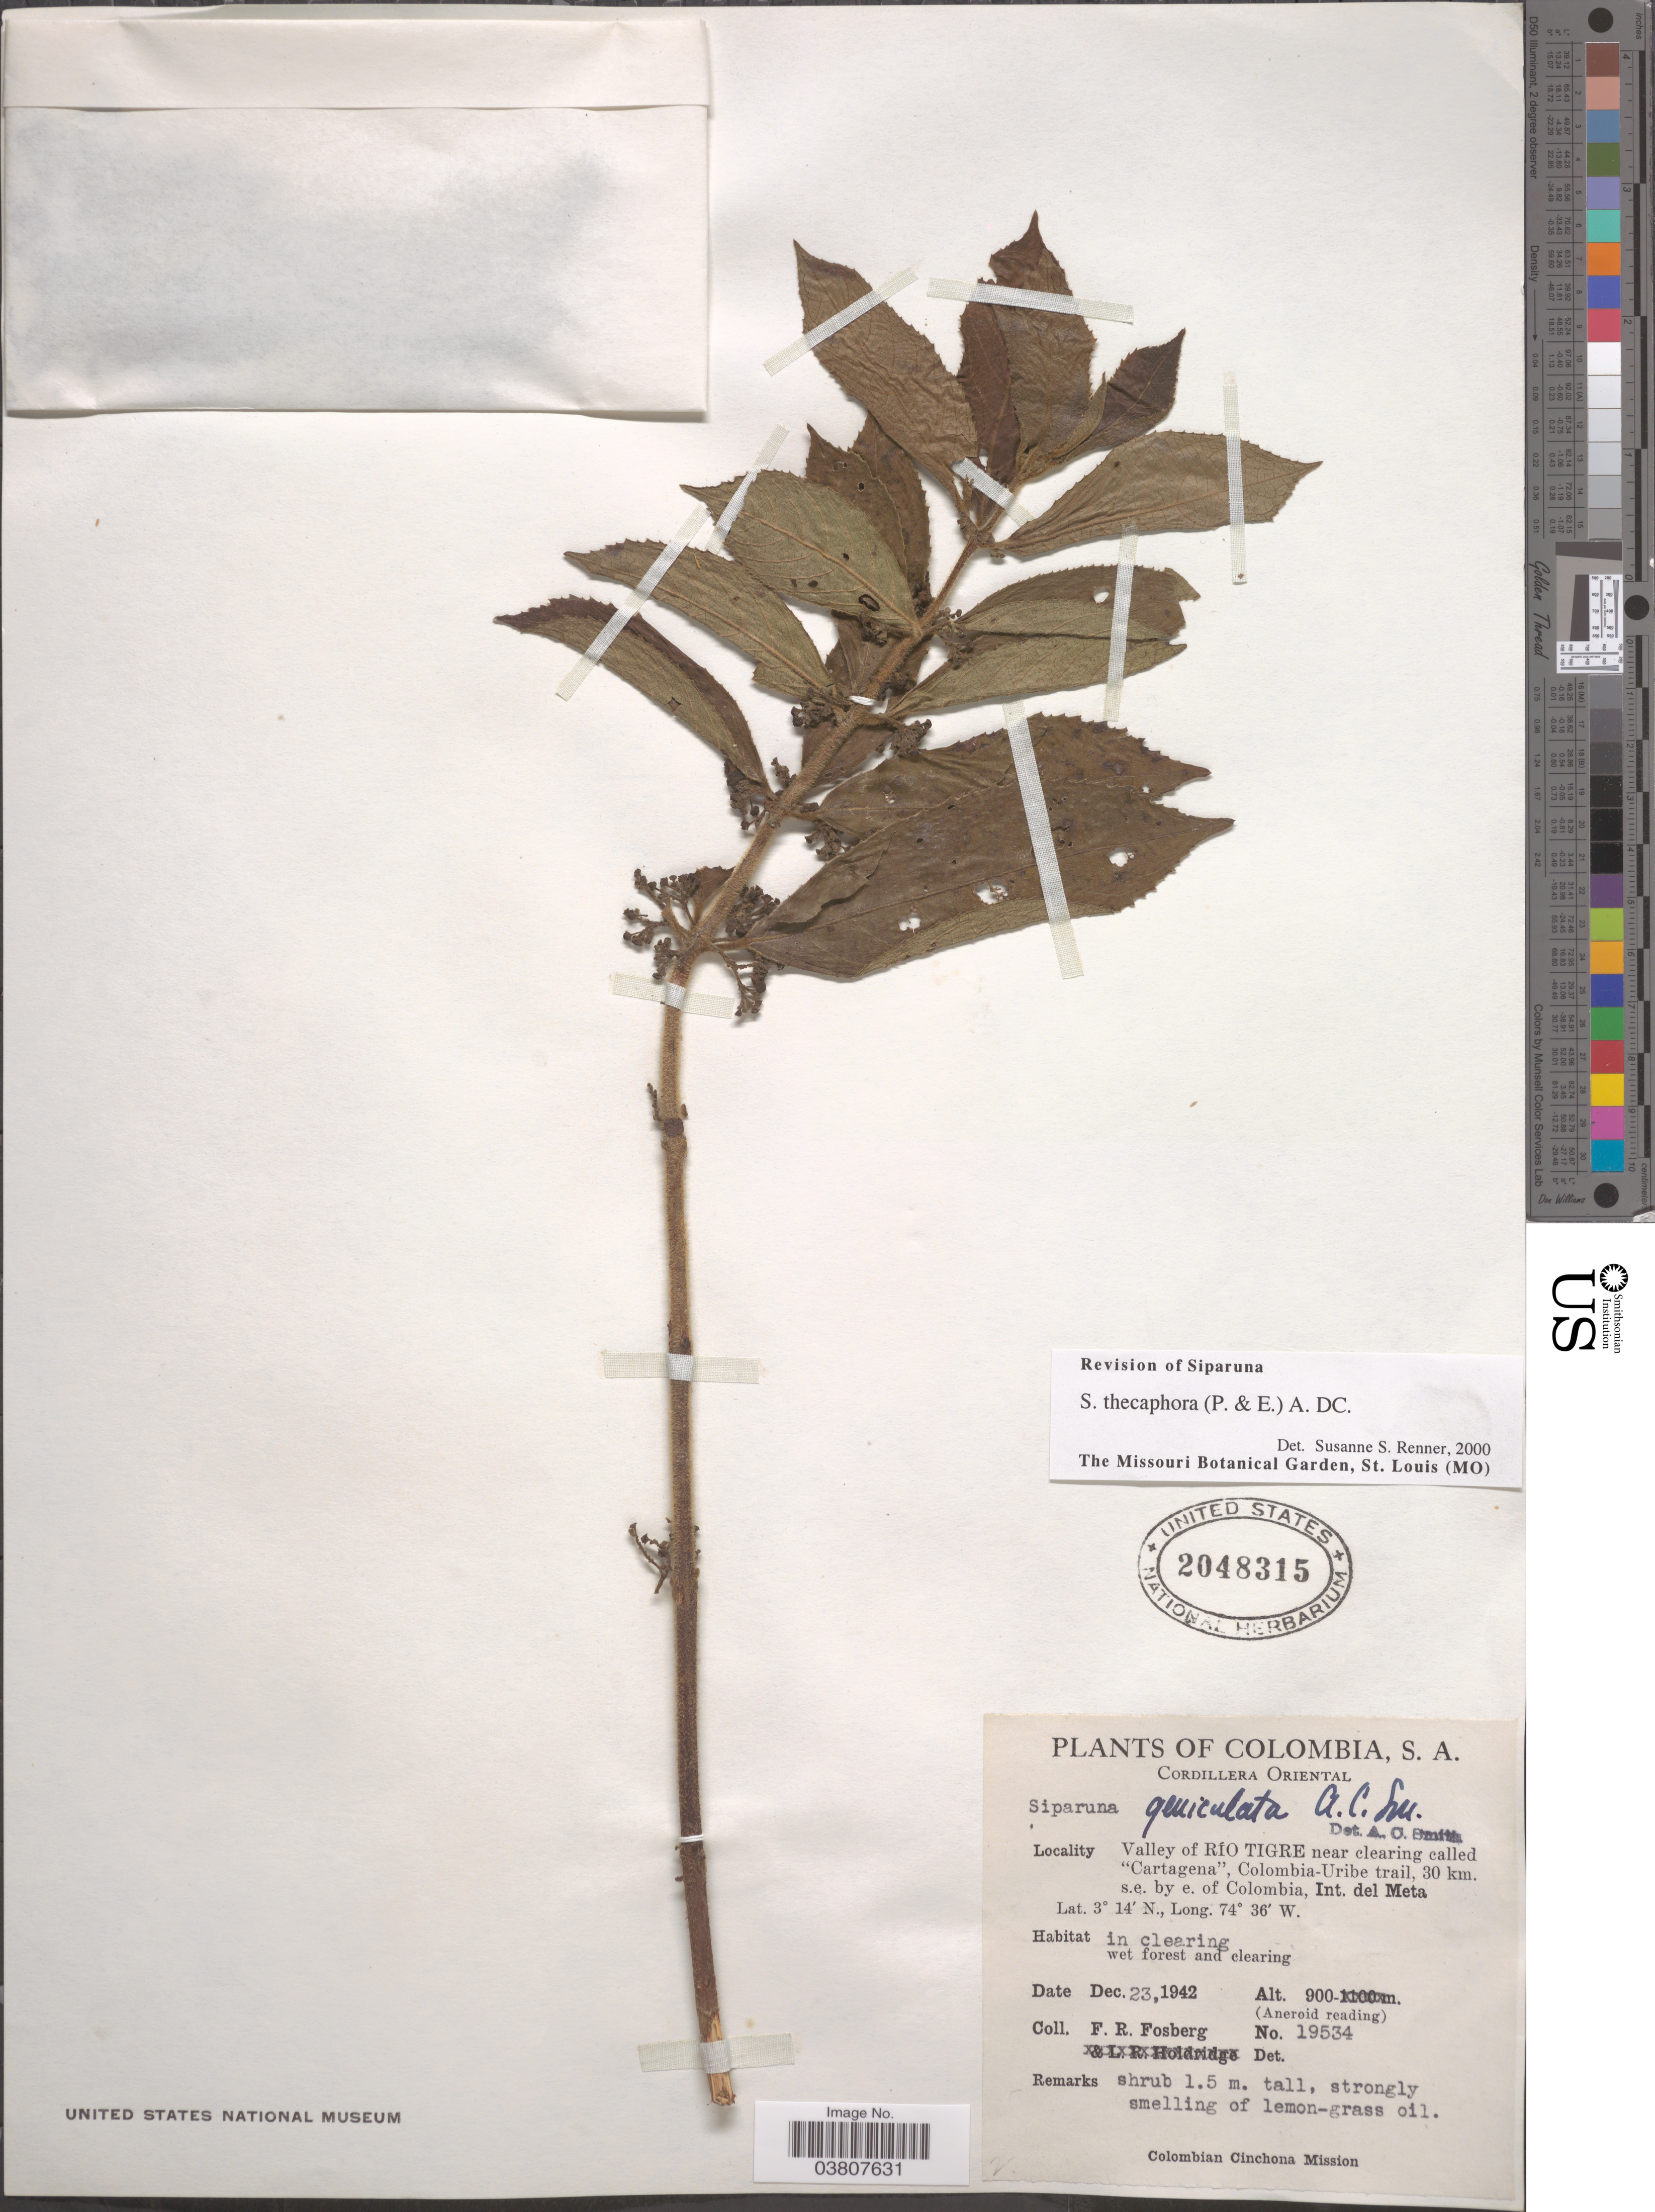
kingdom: Plantae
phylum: Tracheophyta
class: Magnoliopsida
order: Laurales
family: Siparunaceae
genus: Siparuna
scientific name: Siparuna thecaphora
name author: (Poepp. & Endl.) A. DC.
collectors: F. R. Fosberg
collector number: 19534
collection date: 1942-12-23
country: Colombia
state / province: Meta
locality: Cordillera Oriental. Valley of Río Tigre near clearing calles "Cartagena", Colombia-Uribe trail, 30 km. s.e. by e. of Colombia, Int. del Meta.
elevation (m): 900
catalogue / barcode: US 2048315